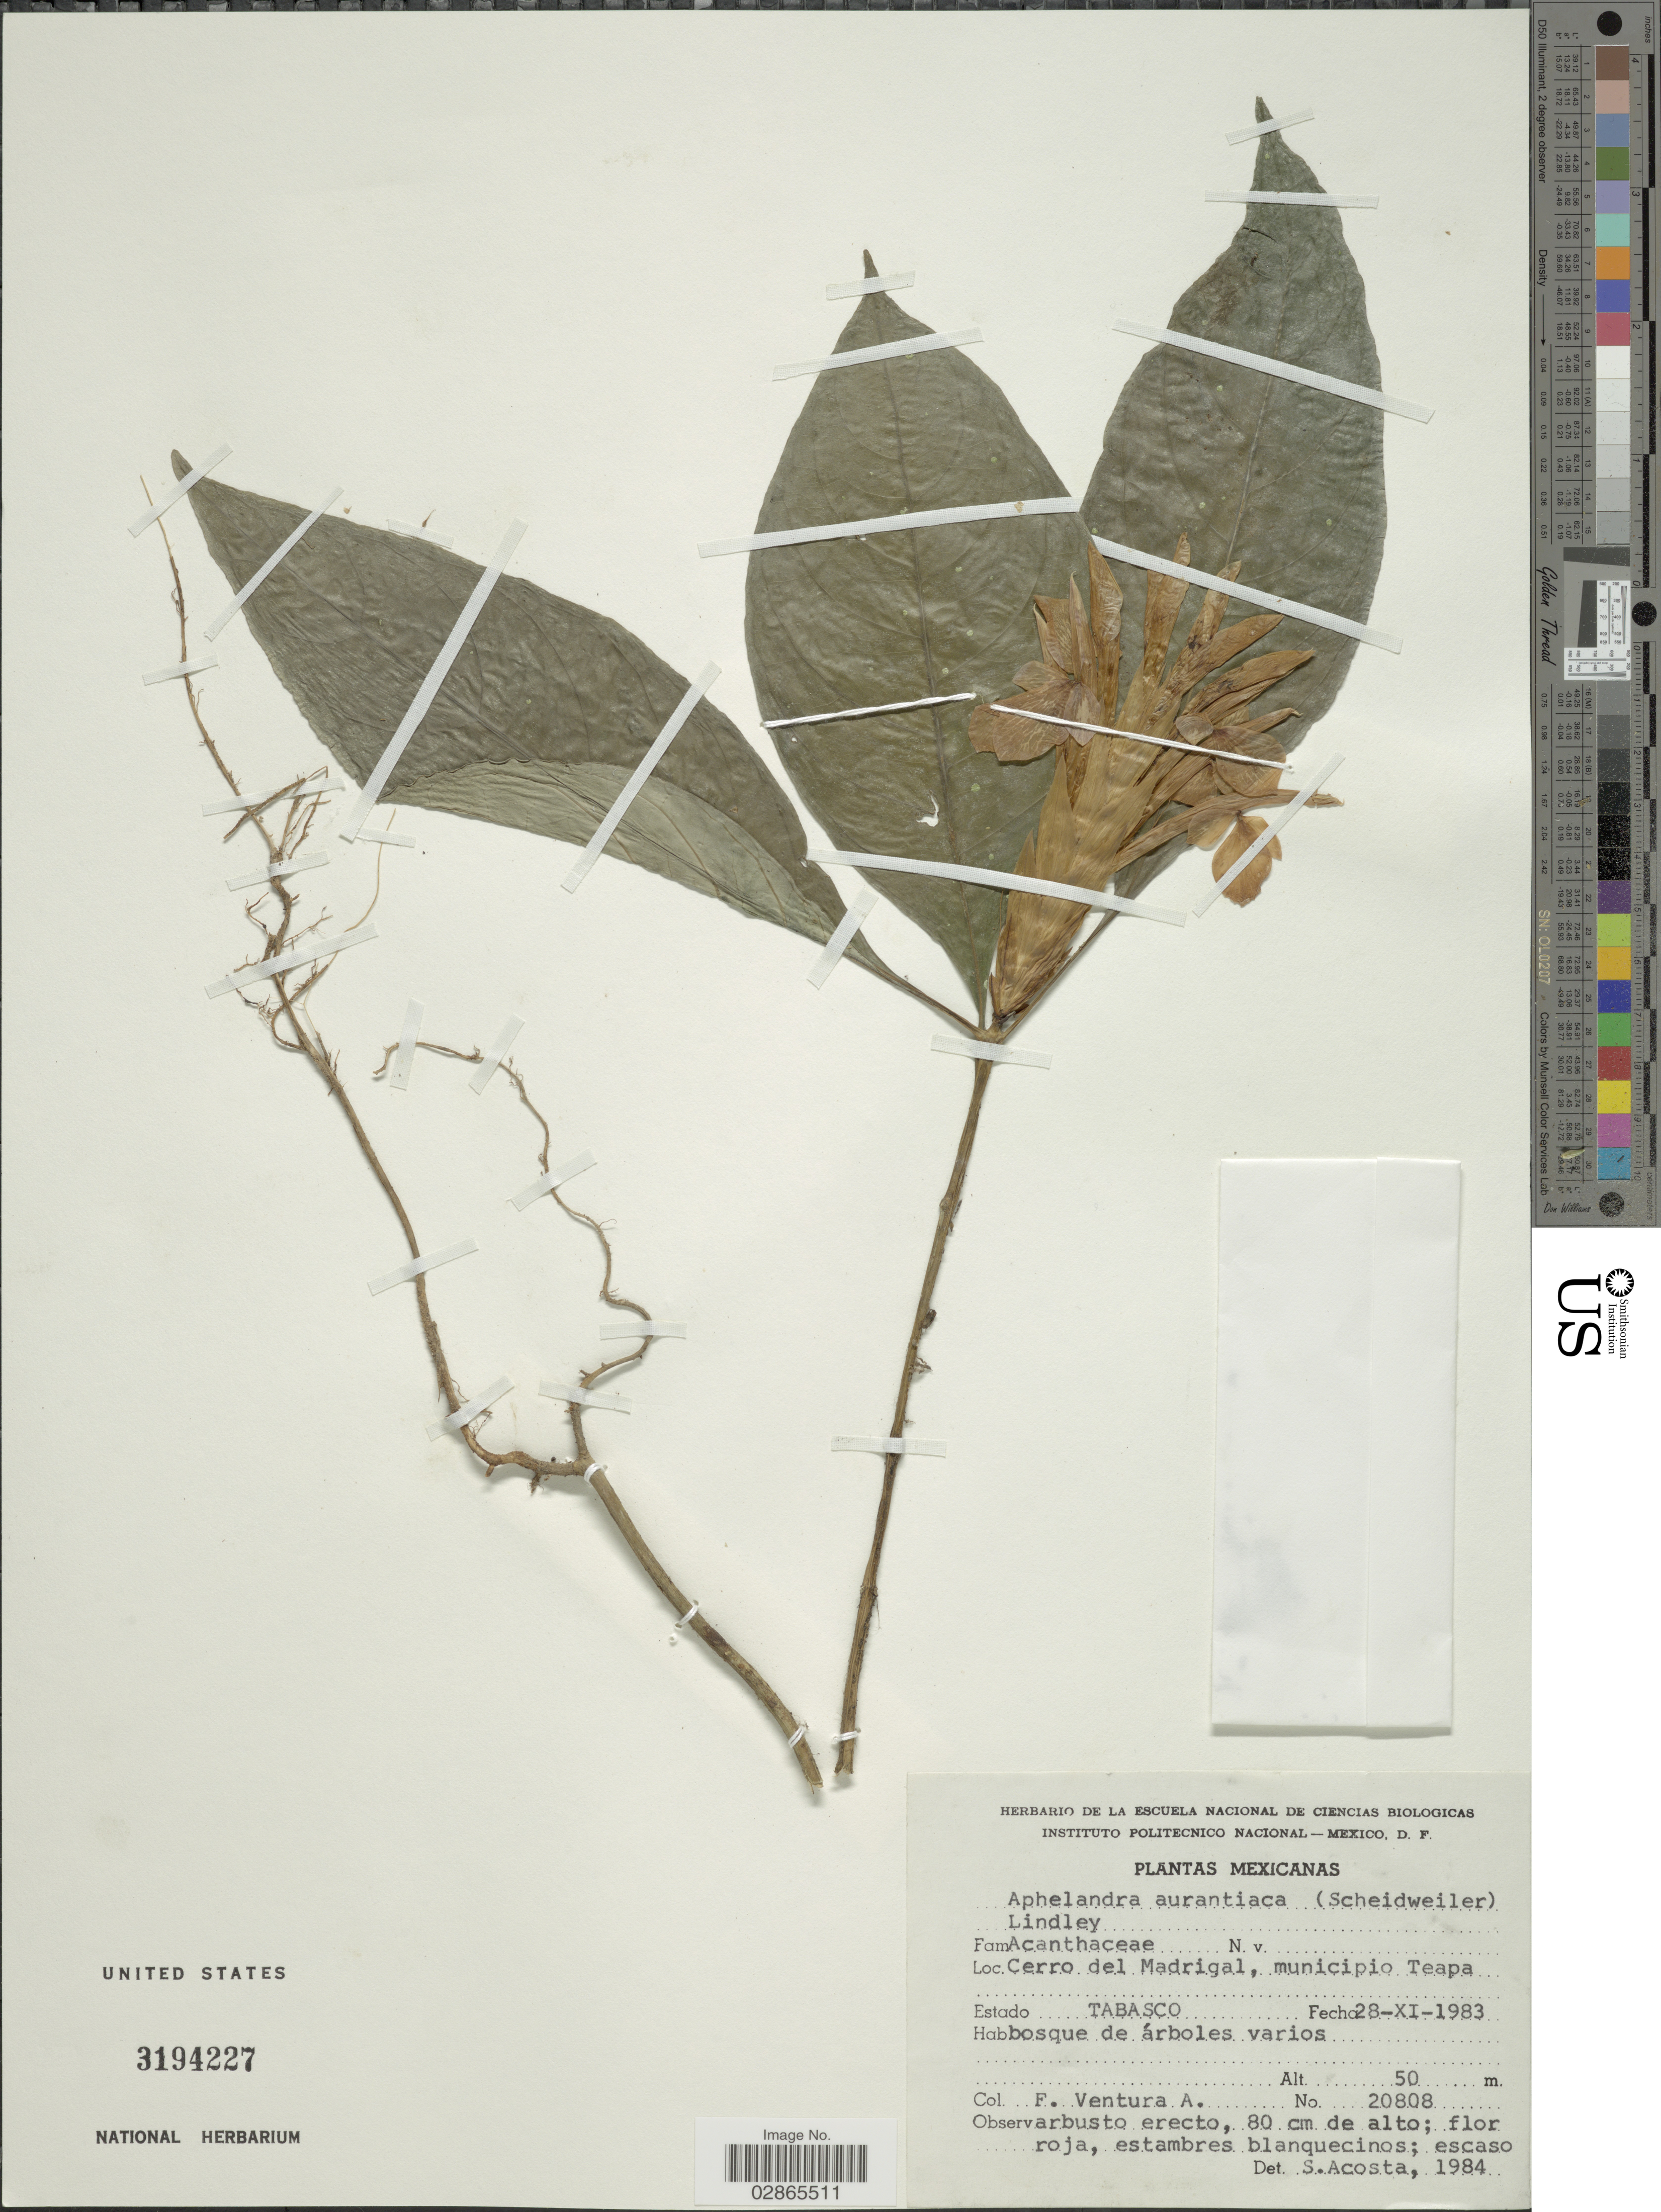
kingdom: Plantae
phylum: Tracheophyta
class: Magnoliopsida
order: Lamiales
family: Acanthaceae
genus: Aphelandra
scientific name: Aphelandra aurantiaca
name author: (Scheidw.) Lindl.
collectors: F. Ventura A.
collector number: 20808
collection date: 1983-11-28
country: Mexico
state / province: Tabasco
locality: Cerro del Madrigal, municipio Teapa.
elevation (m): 50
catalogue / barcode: US 3194227